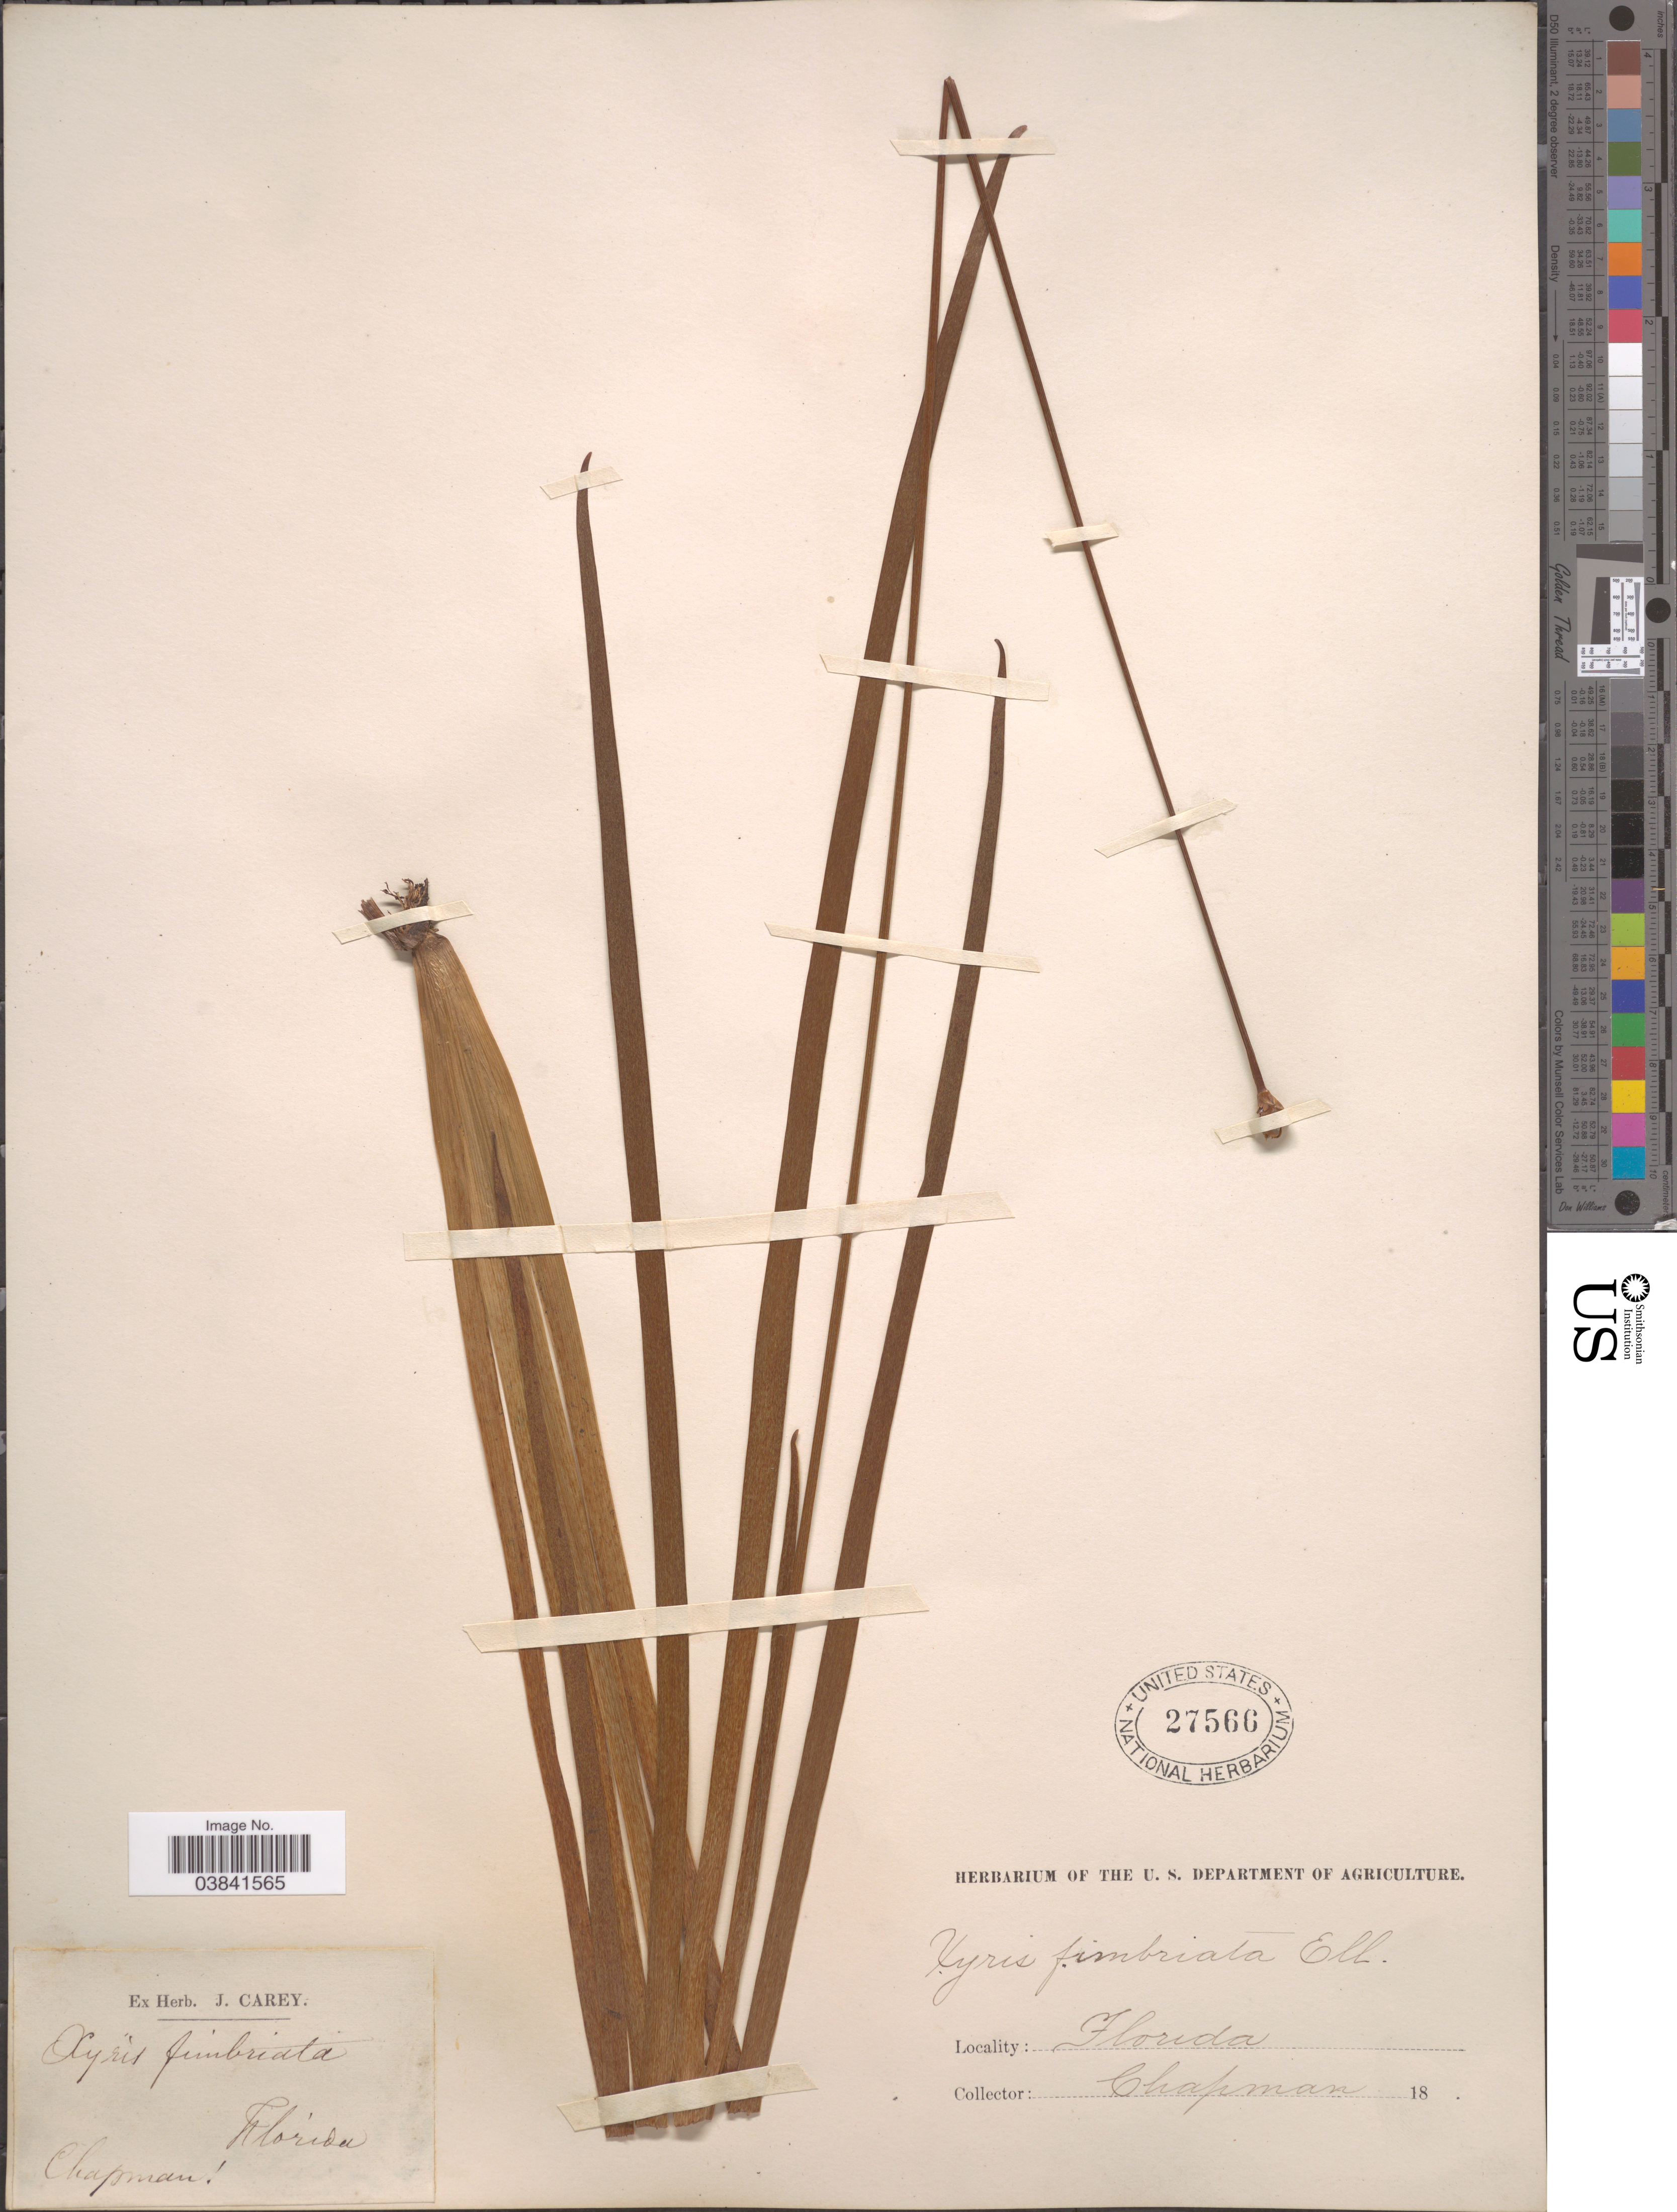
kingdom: Plantae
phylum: Tracheophyta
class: Liliopsida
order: Poales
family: Xyridaceae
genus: Xyris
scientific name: Xyris fimbriata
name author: Elliott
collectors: A. Chapman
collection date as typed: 18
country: United States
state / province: Florida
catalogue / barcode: US 27566